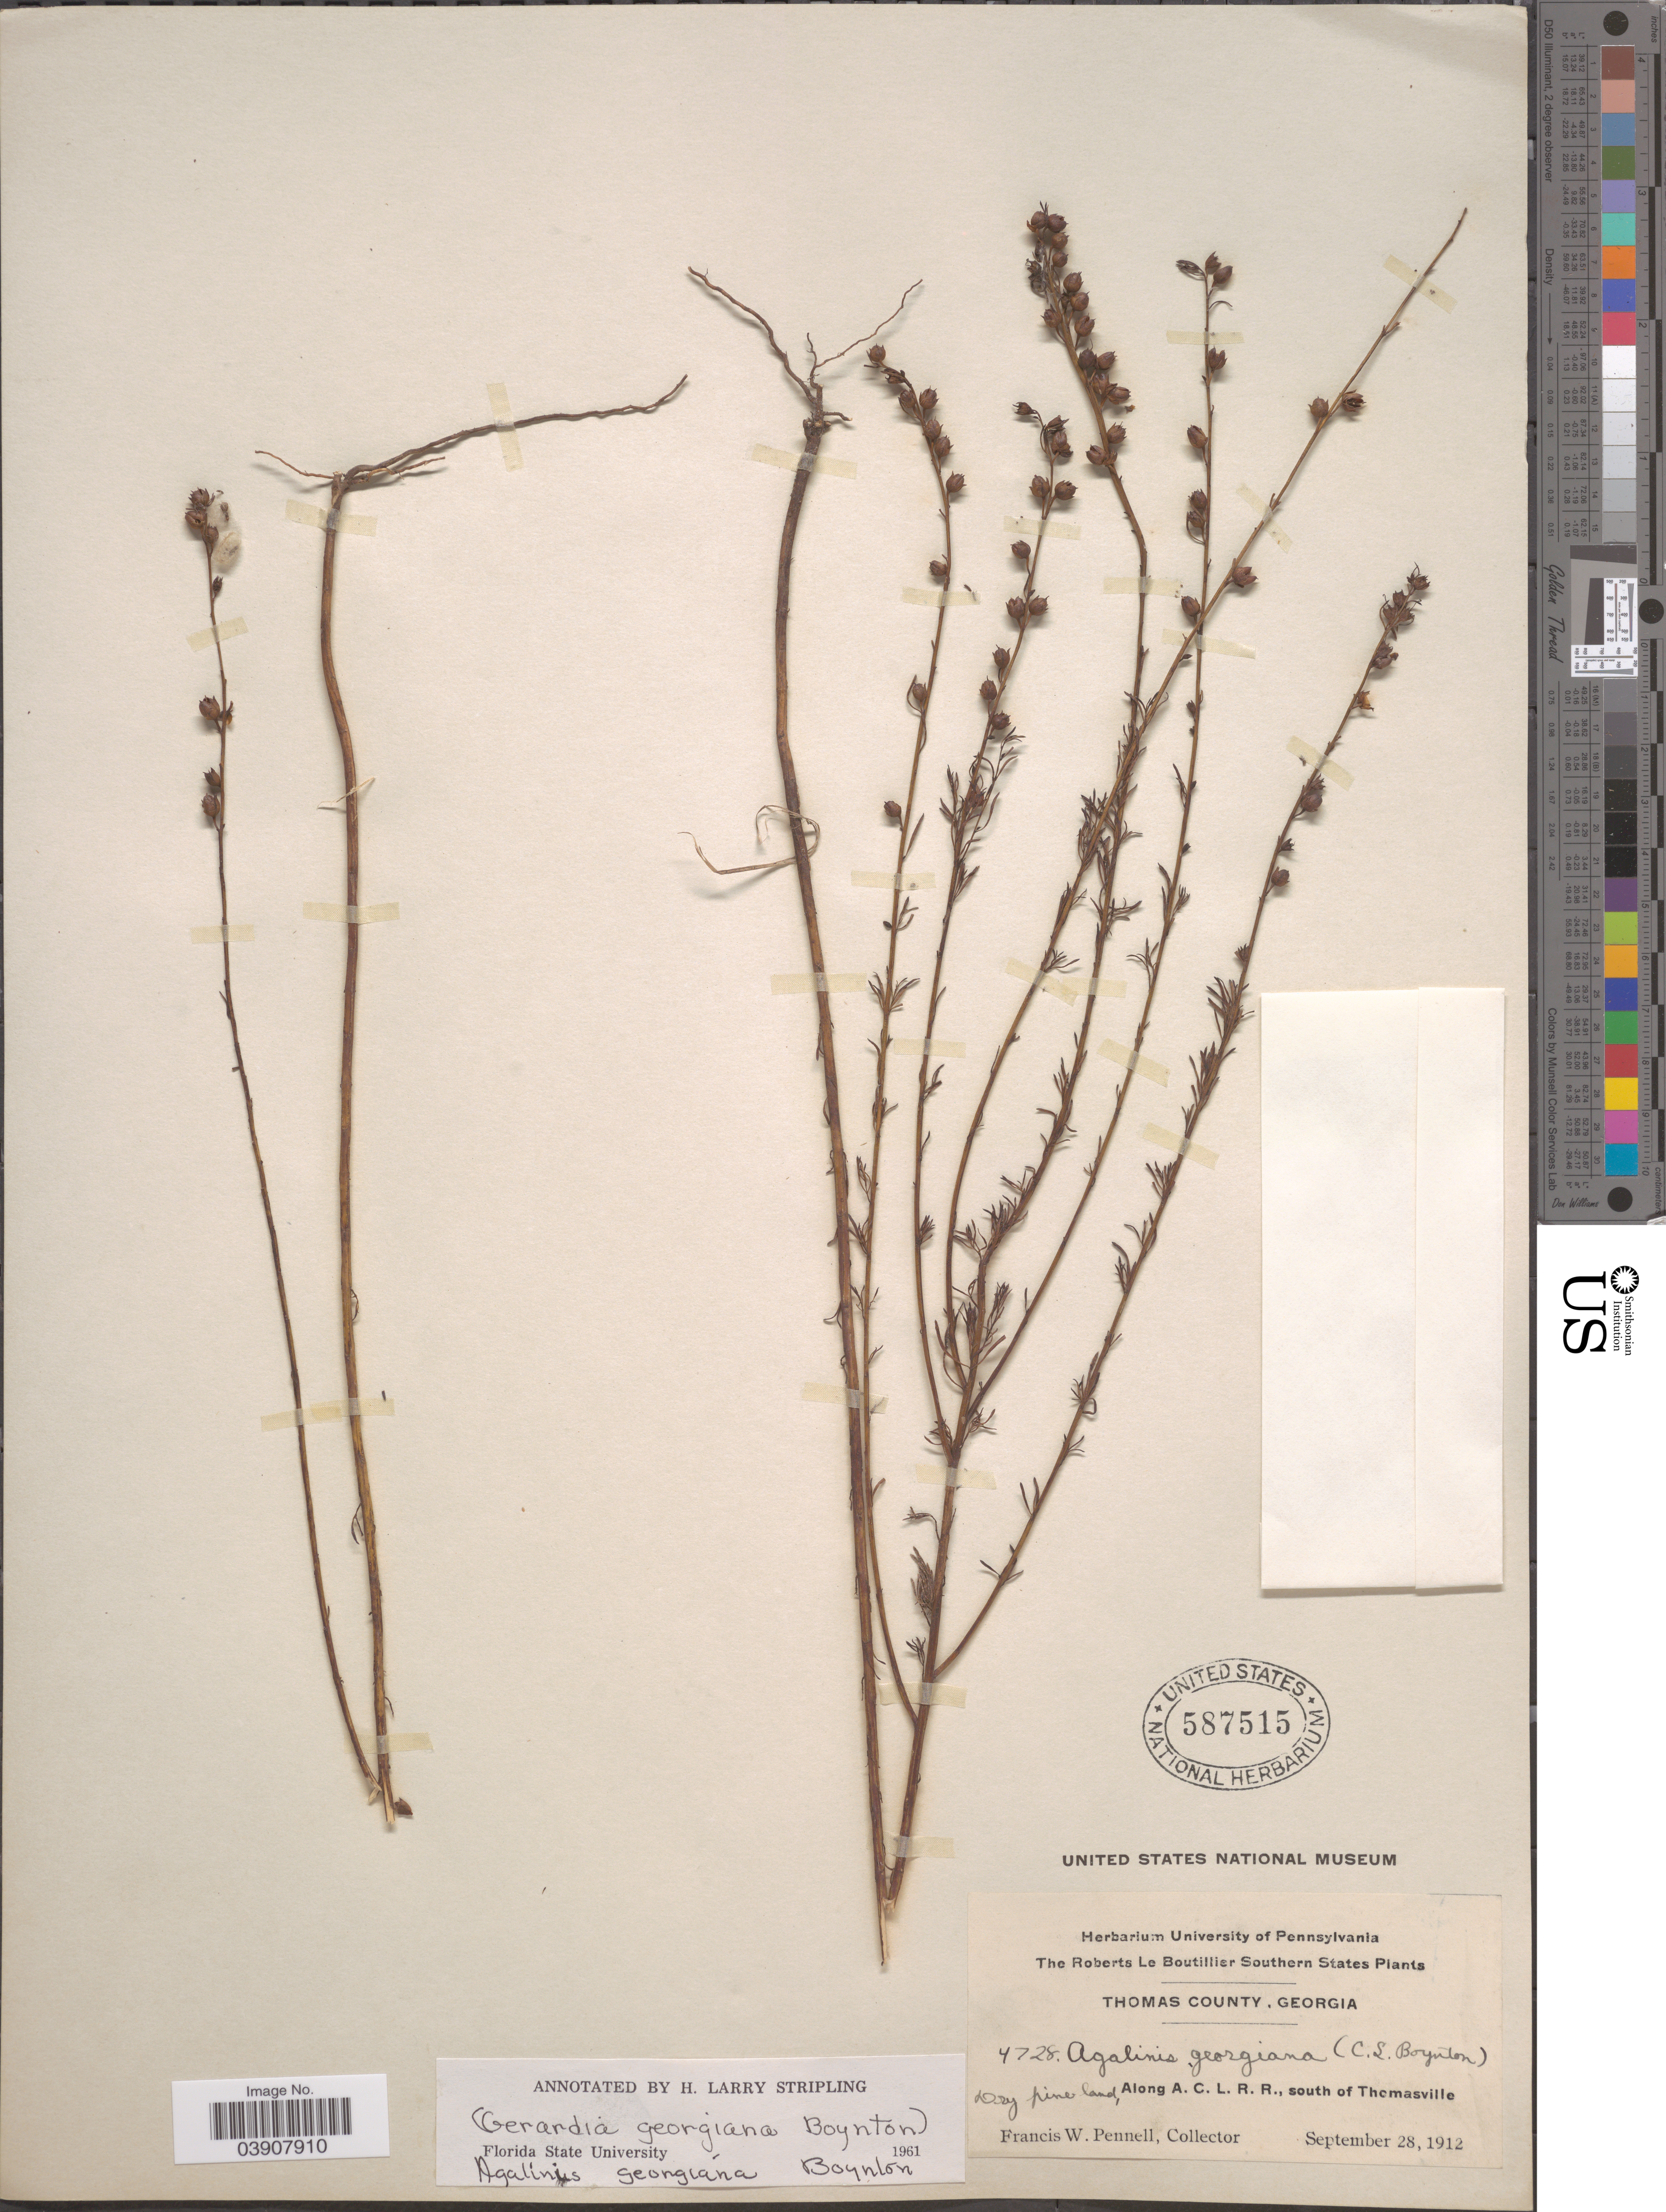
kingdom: Plantae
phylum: Tracheophyta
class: Magnoliopsida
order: Lamiales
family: Orobanchaceae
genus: Agalinis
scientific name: Agalinis georgiana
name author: (C.L. Boynton) Pennell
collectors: F. W. Pennell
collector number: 4728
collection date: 1912-09-28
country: United States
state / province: Georgia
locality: Southern States. Thomas County. Along A.C. L. R. R., south of Themasville.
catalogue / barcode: US 587515